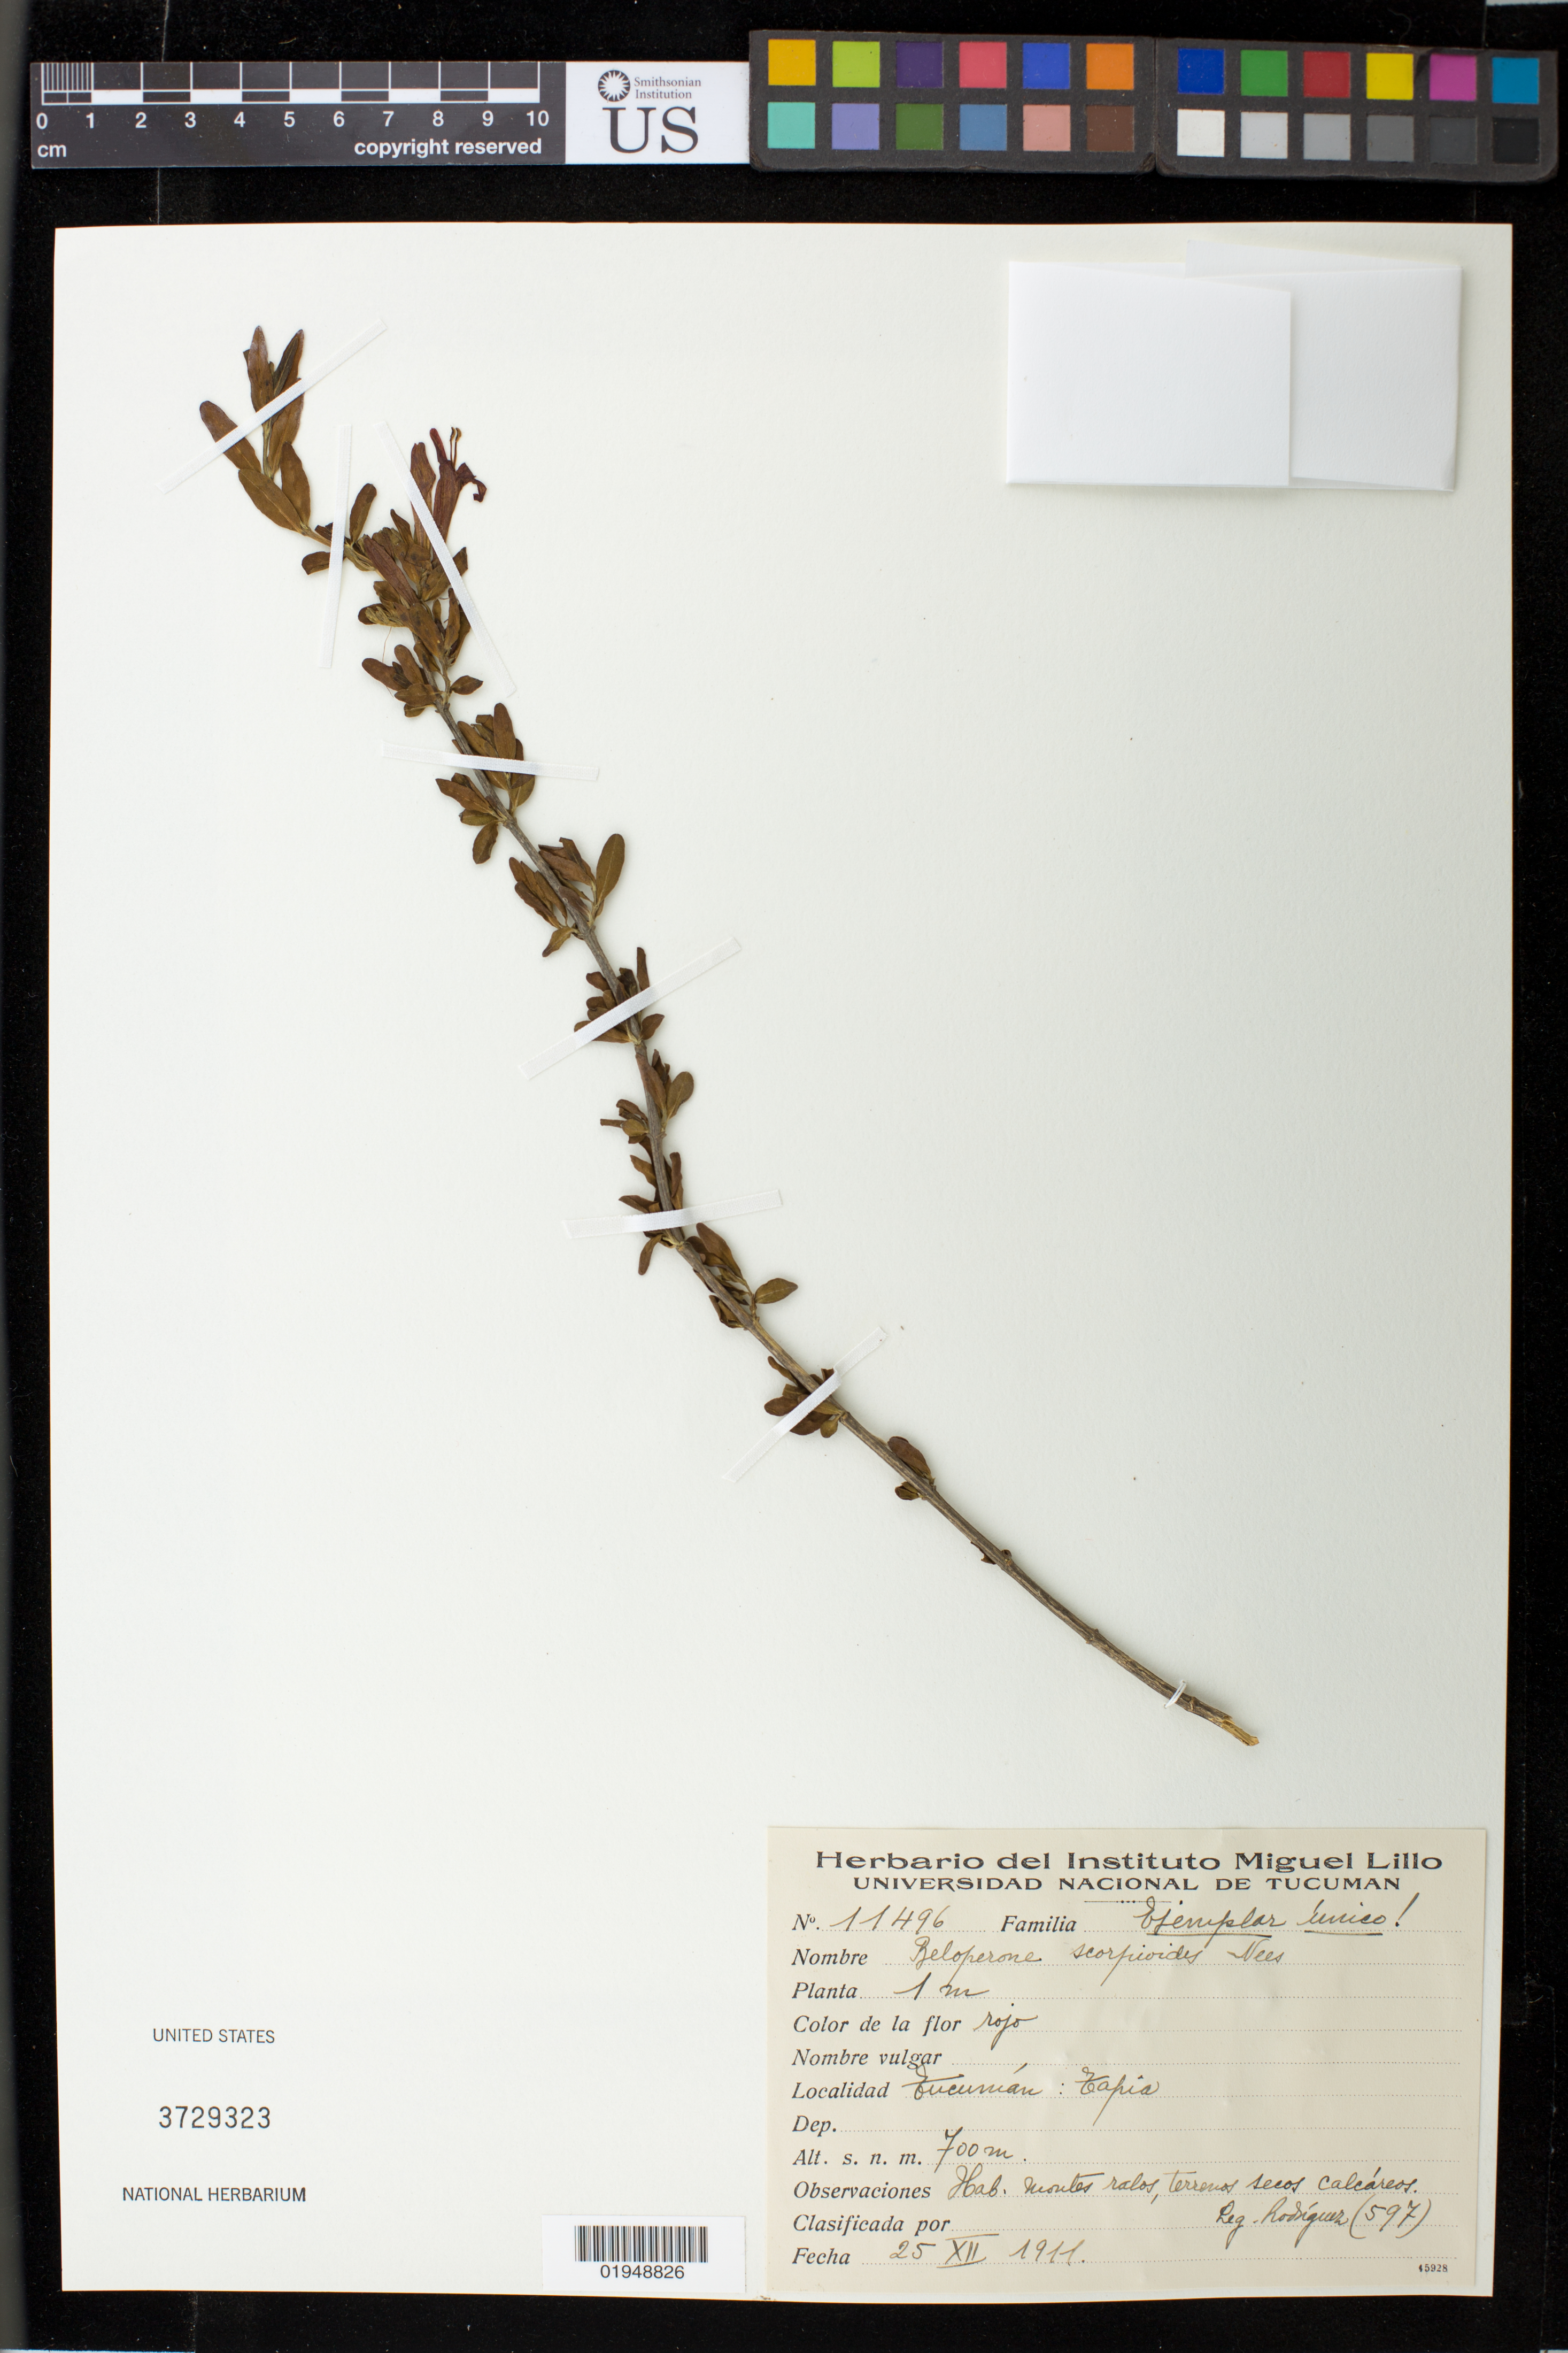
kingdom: Plantae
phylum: Tracheophyta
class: Magnoliopsida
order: Lamiales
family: Acanthaceae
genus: Justicia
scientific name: Justicia xylosteoides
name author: Griseb.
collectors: Rodriguez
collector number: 11496 (597)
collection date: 1911-12-25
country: Argentina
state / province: Tucuman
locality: Tapia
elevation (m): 700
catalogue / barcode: US 3729323